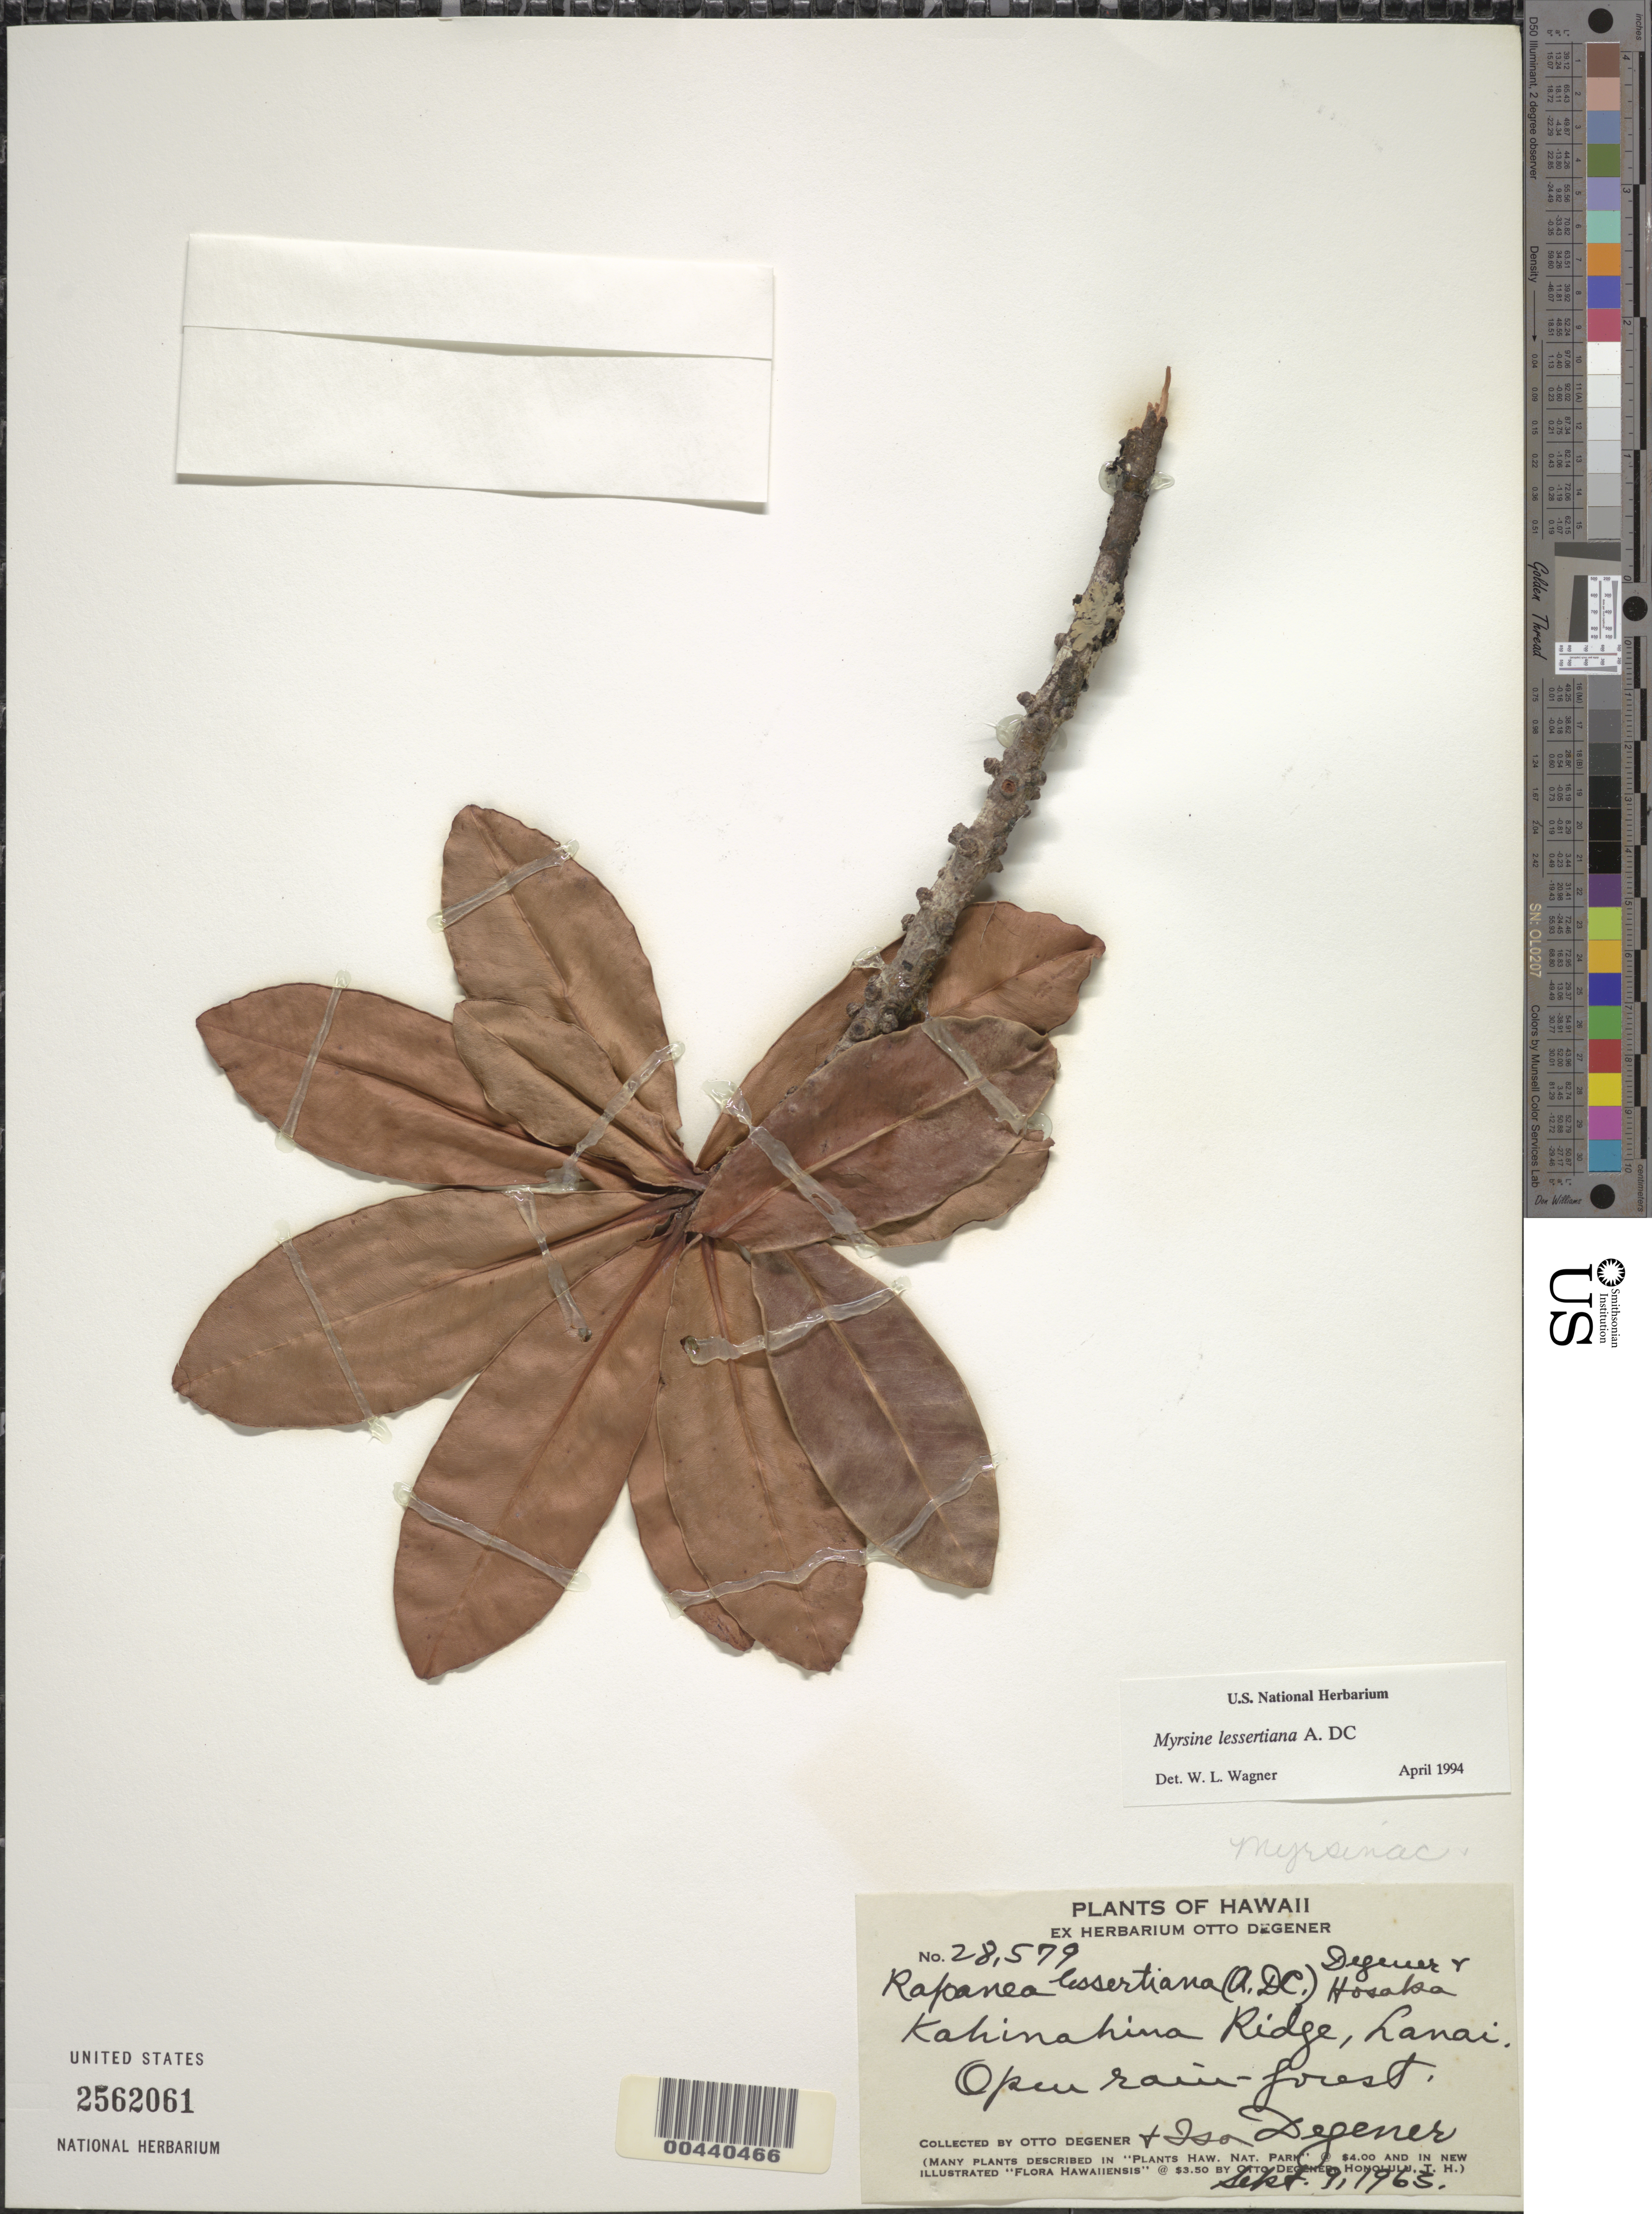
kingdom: Plantae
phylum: Tracheophyta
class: Magnoliopsida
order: Ericales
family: Primulaceae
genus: Myrsine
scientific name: Myrsine lessertiana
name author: A. DC.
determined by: Wagner, W. L., (BOT), Smithsonian Institution - National Museum of Natural History (UNITED STATES)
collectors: O. Degener & I. Degener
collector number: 28579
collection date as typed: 9 Sep 1963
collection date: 1963-09-09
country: United States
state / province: Hawaii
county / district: Maui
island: Lana'i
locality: Kahinahina Ridge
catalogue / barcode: US 2562061